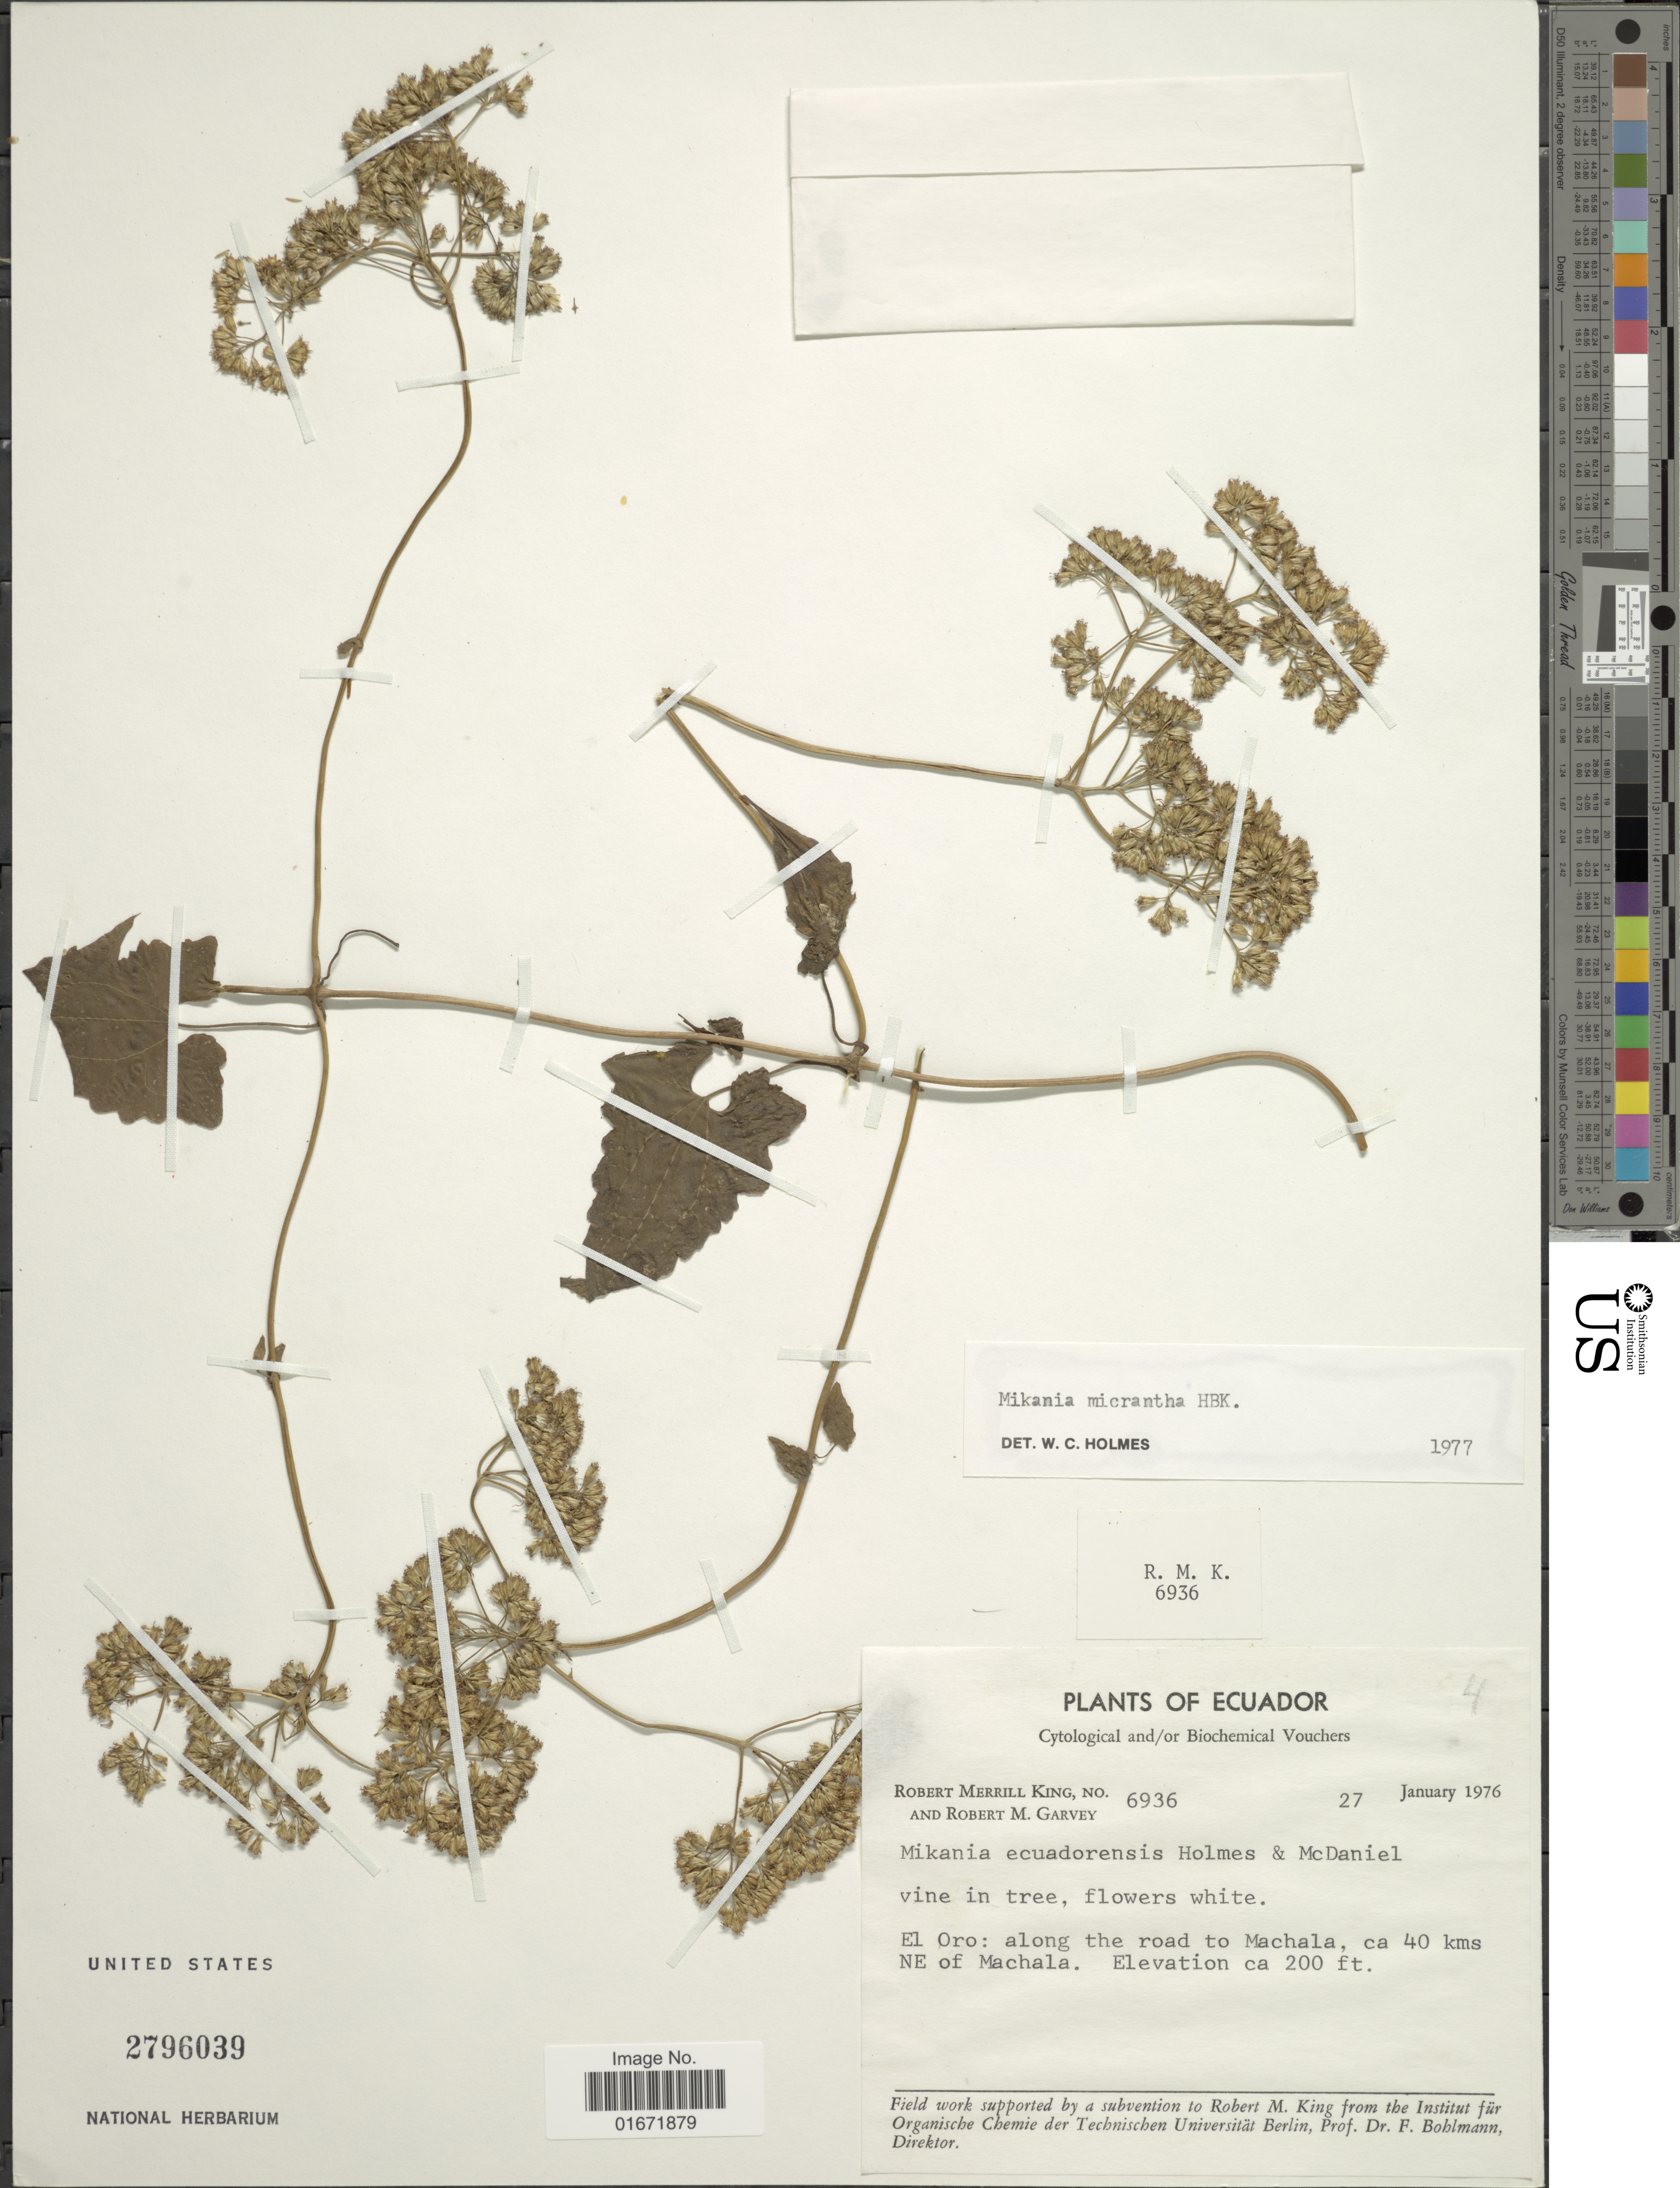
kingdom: Plantae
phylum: Tracheophyta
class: Magnoliopsida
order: Asterales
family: Asteraceae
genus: Mikania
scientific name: Mikania micrantha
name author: Kunth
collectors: R. M. King & R. Garvey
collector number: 6936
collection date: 1976-01-27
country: Ecuador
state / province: El Oro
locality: El Oro: along the road to Machala, ca 40 kms NE of Machala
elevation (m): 61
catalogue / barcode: US 2796039